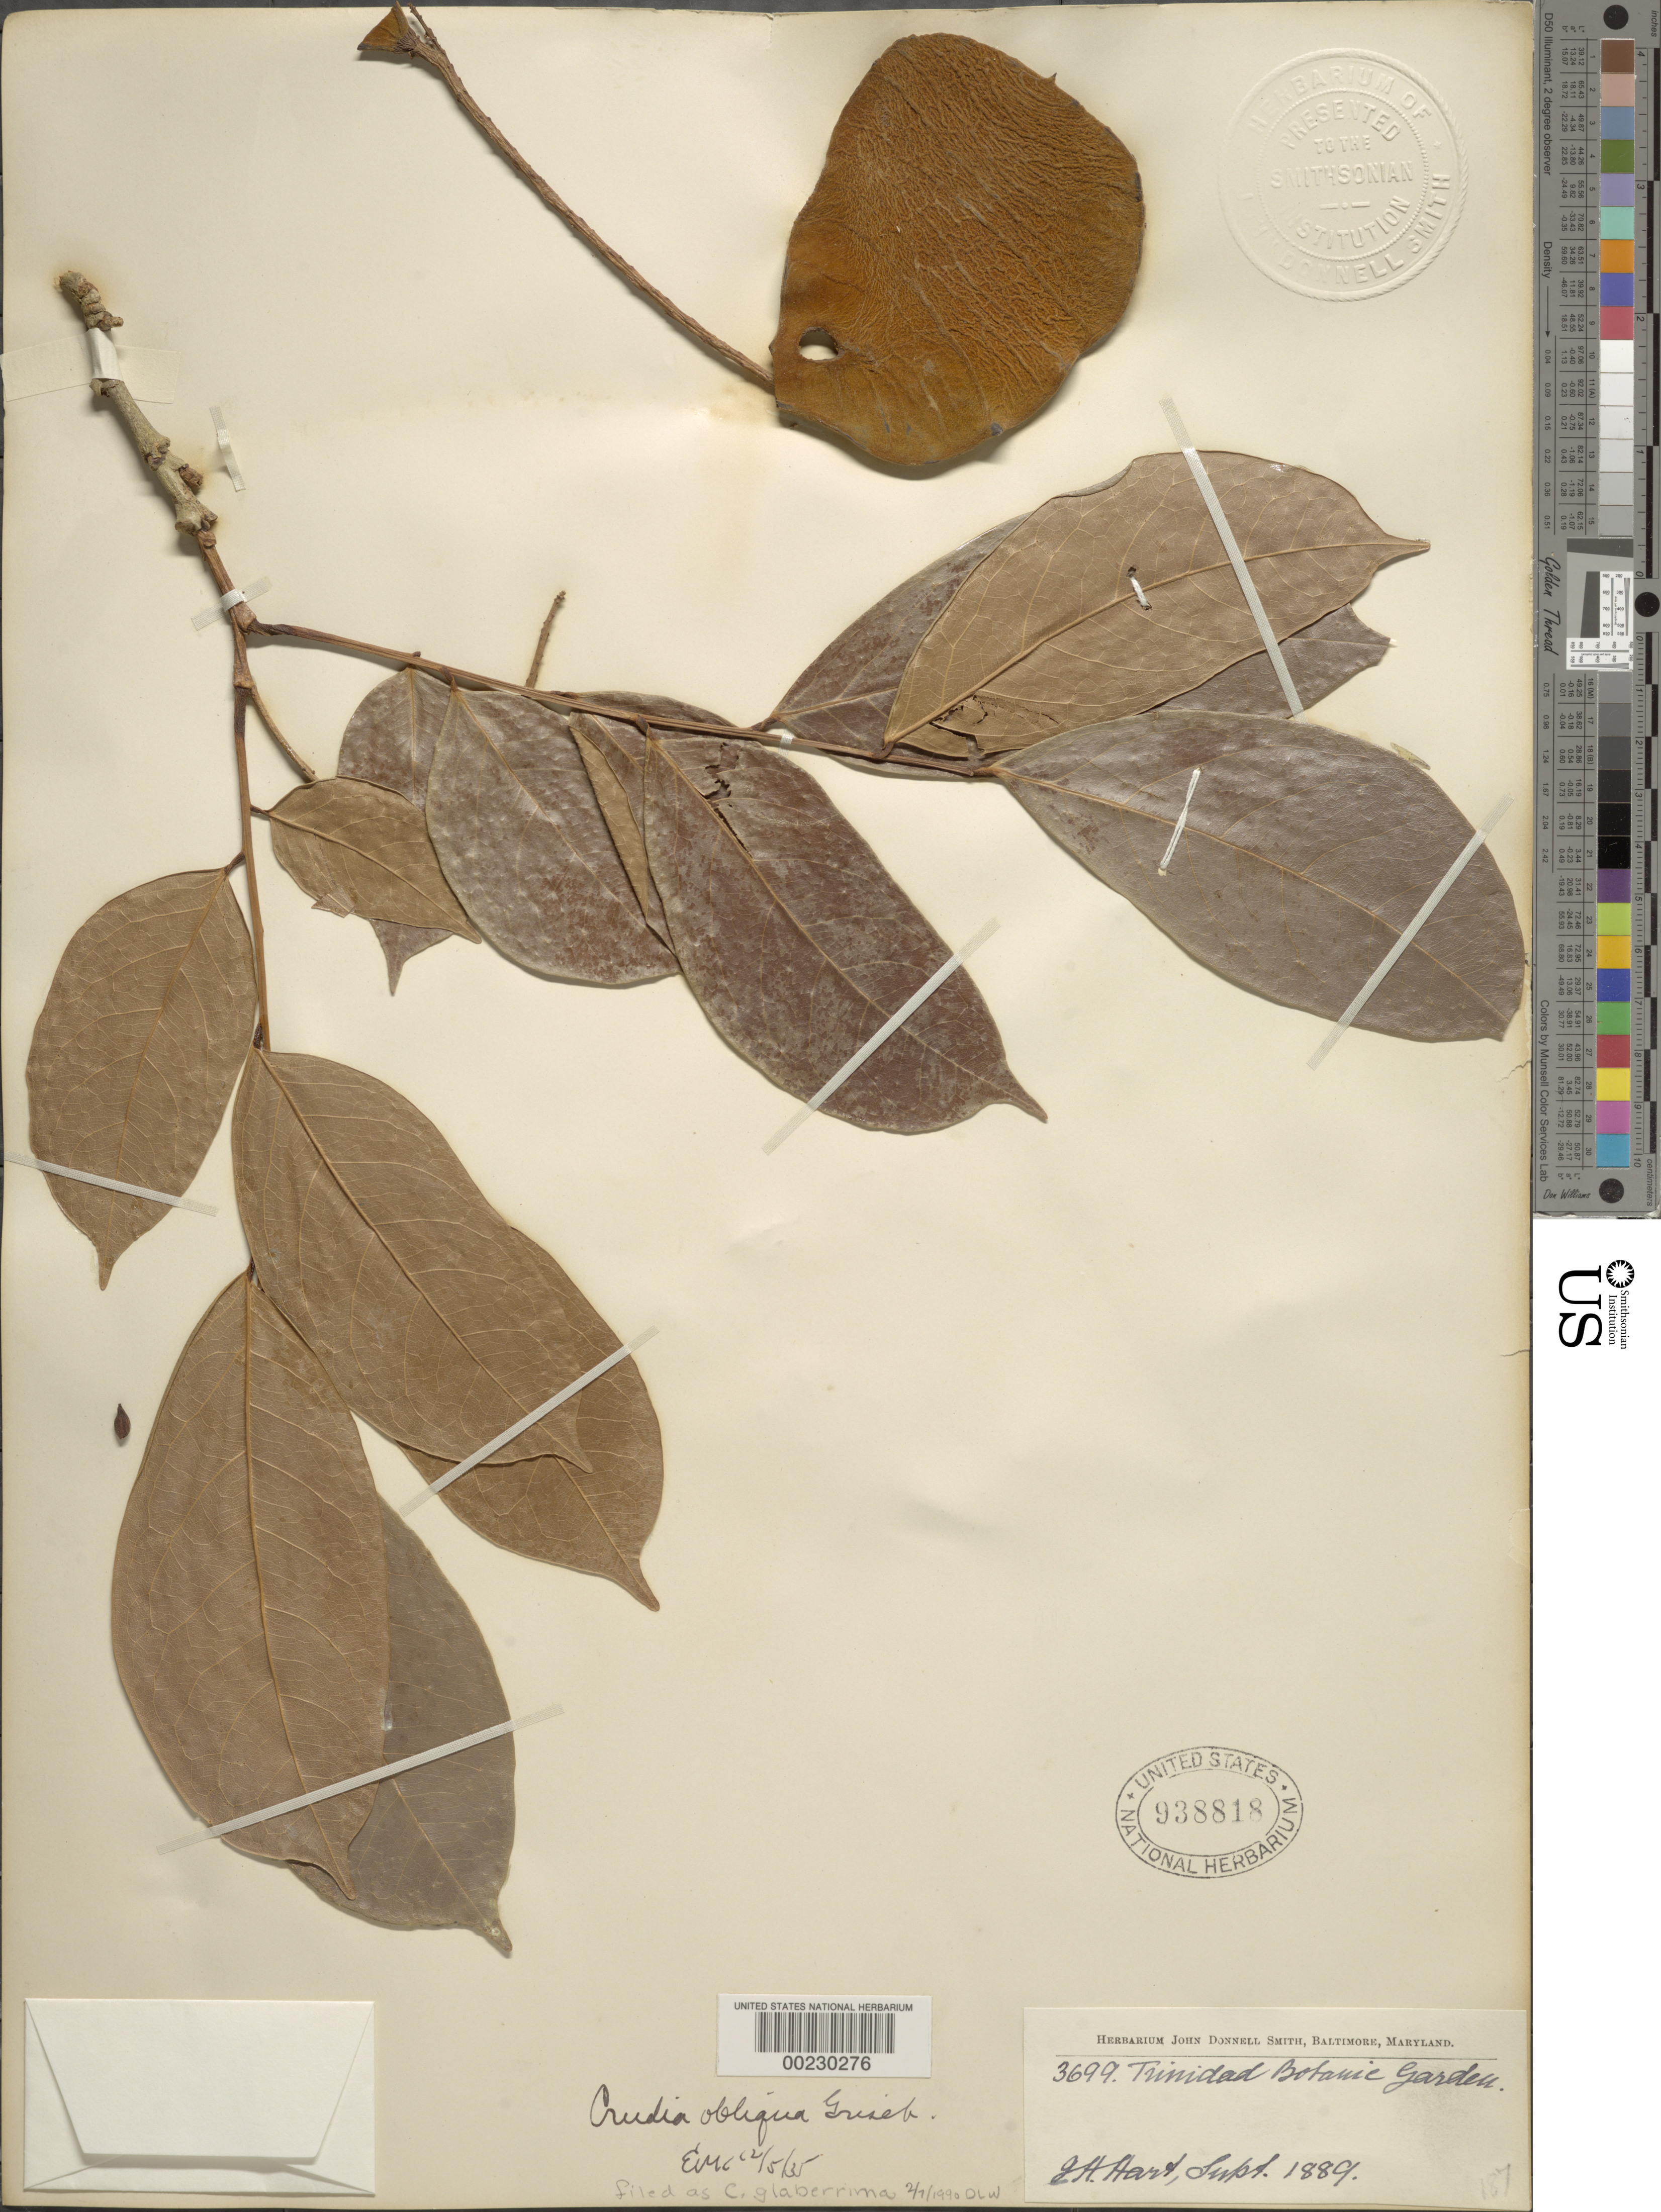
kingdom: Plantae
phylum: Tracheophyta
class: Magnoliopsida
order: Fabales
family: Fabaceae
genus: Crudia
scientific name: Crudia glaberrima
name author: (Steud.) J.F. Macbr.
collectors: E. H. Hart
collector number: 3699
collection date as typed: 1889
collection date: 1889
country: Trinidad and Tobago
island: Trinidad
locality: Trinidad botanic garden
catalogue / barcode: US 938818